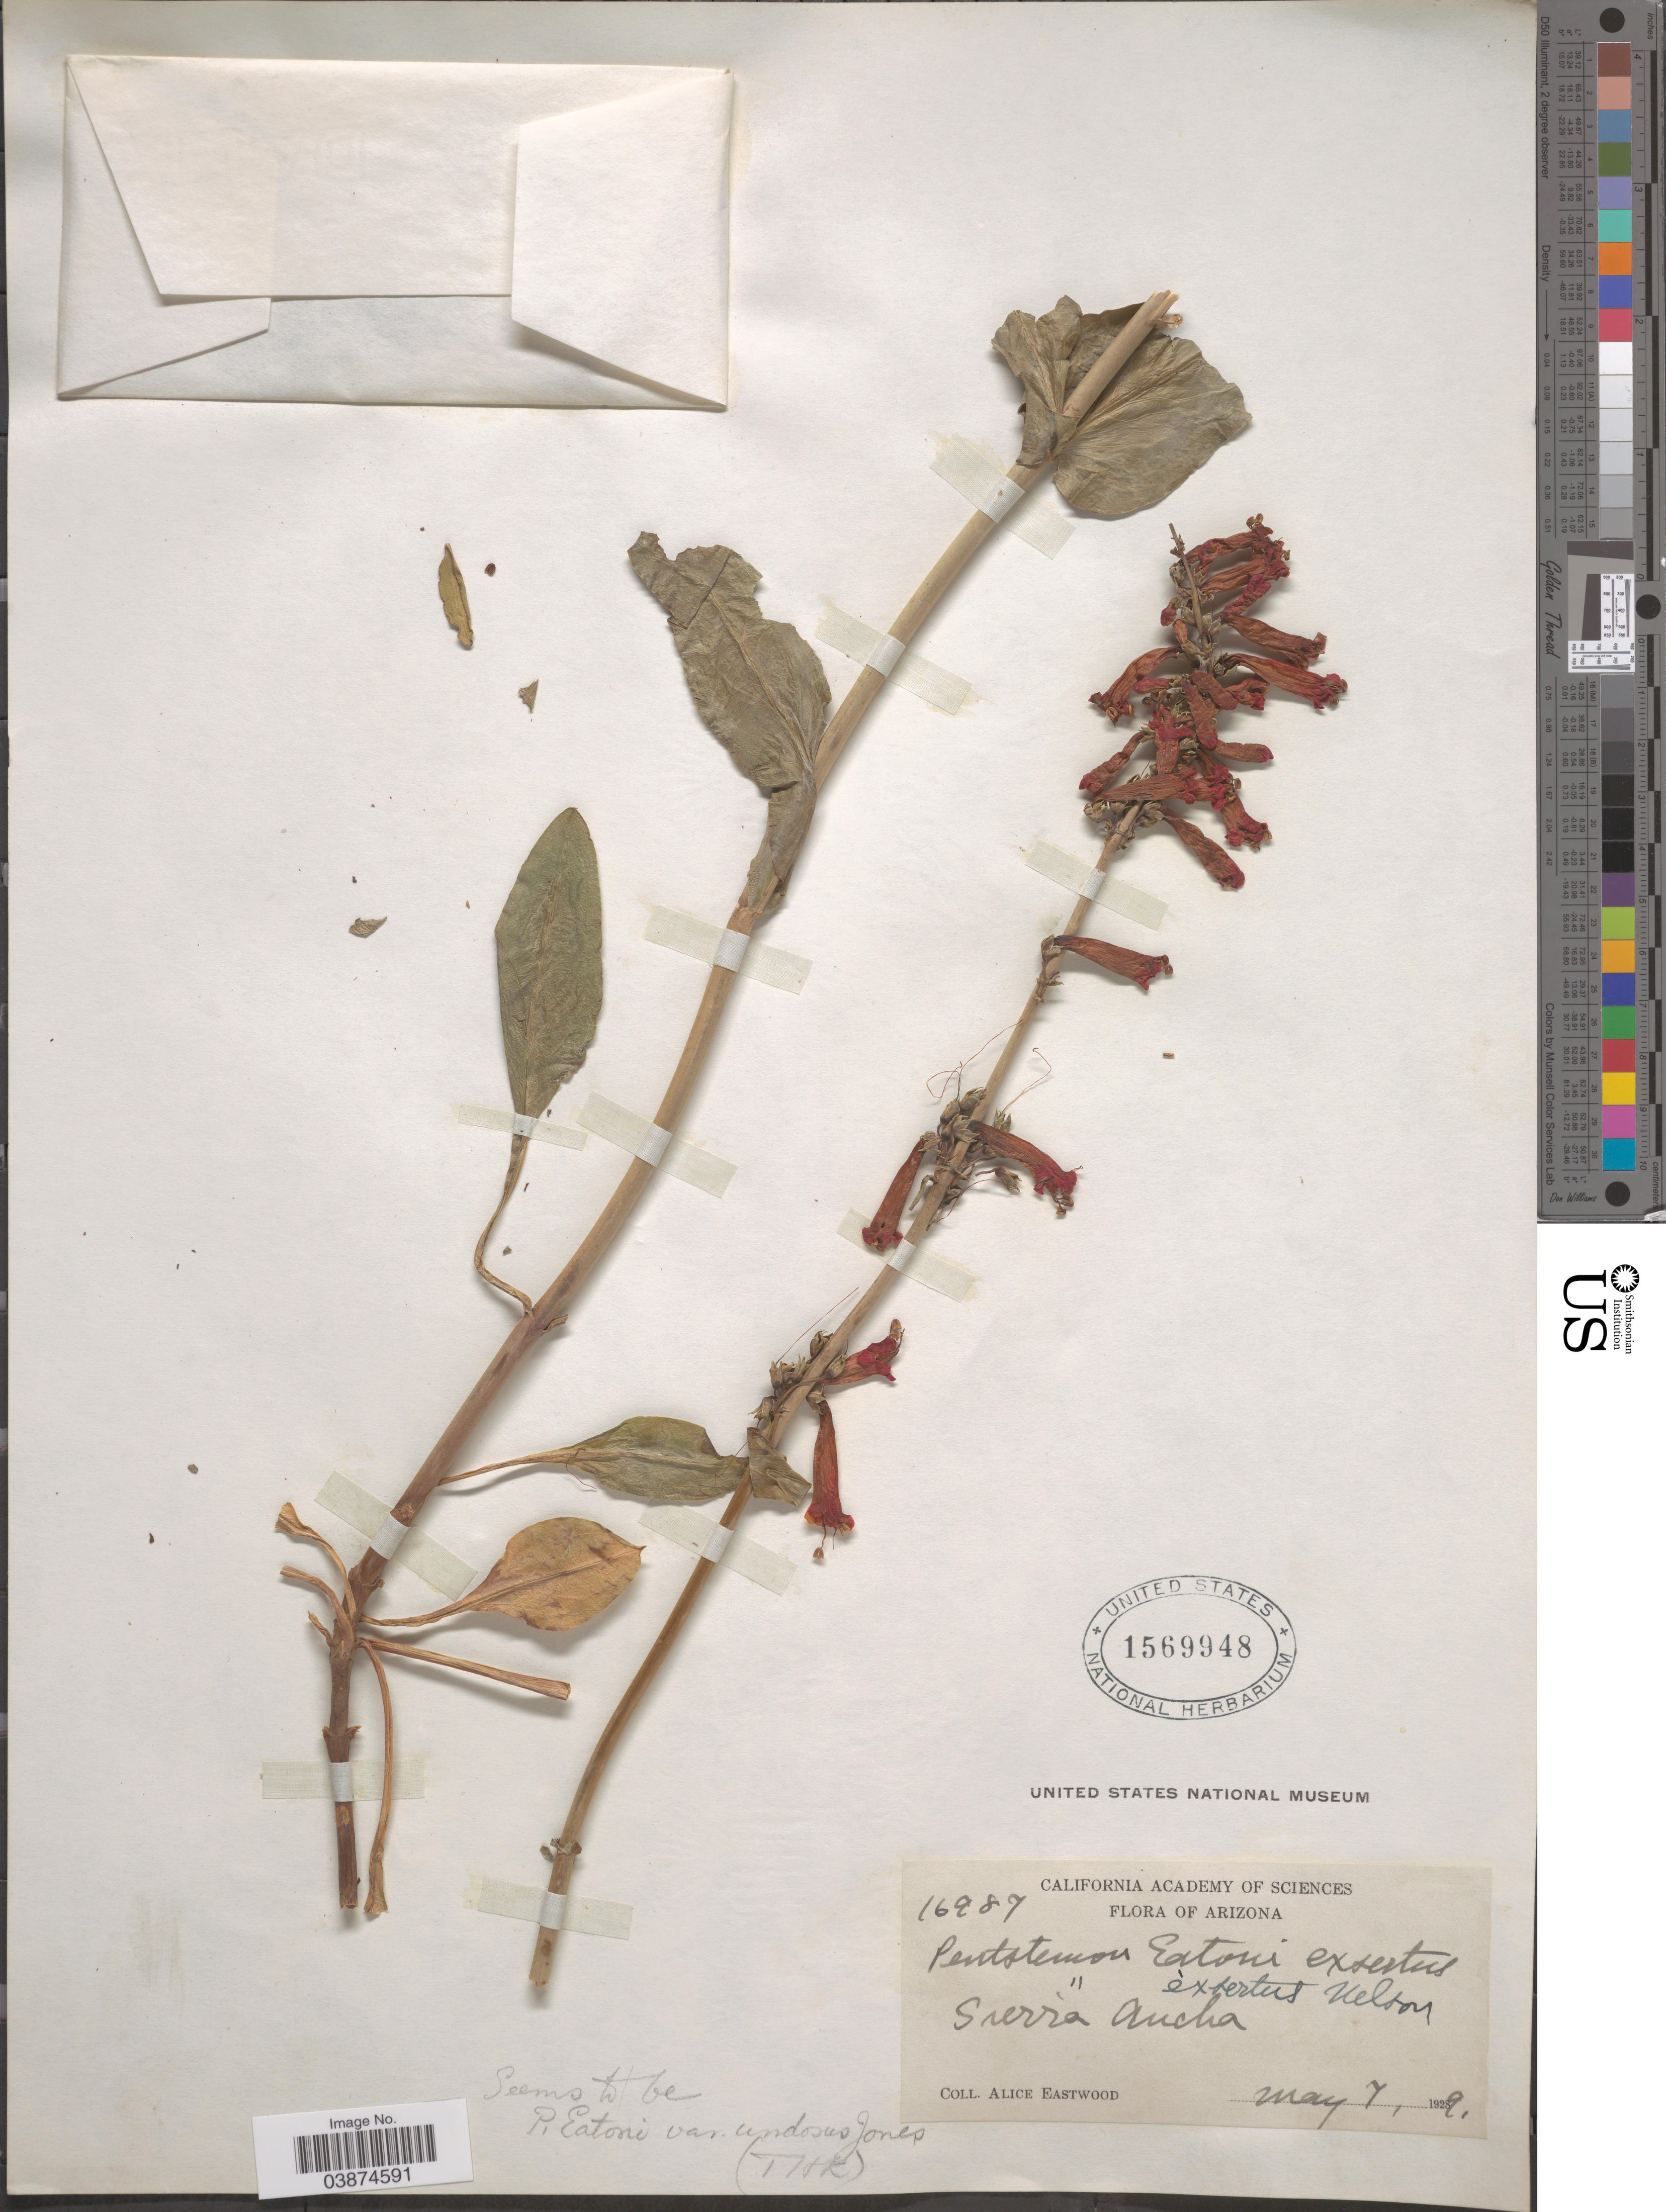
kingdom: Plantae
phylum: Tracheophyta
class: Magnoliopsida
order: Lamiales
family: Plantaginaceae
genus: Penstemon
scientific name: Penstemon eatonii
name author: A. Gray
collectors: A. Eastwood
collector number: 16987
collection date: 1929-05-07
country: United States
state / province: Arizona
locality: Sierra Ancha.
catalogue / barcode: US 1569948